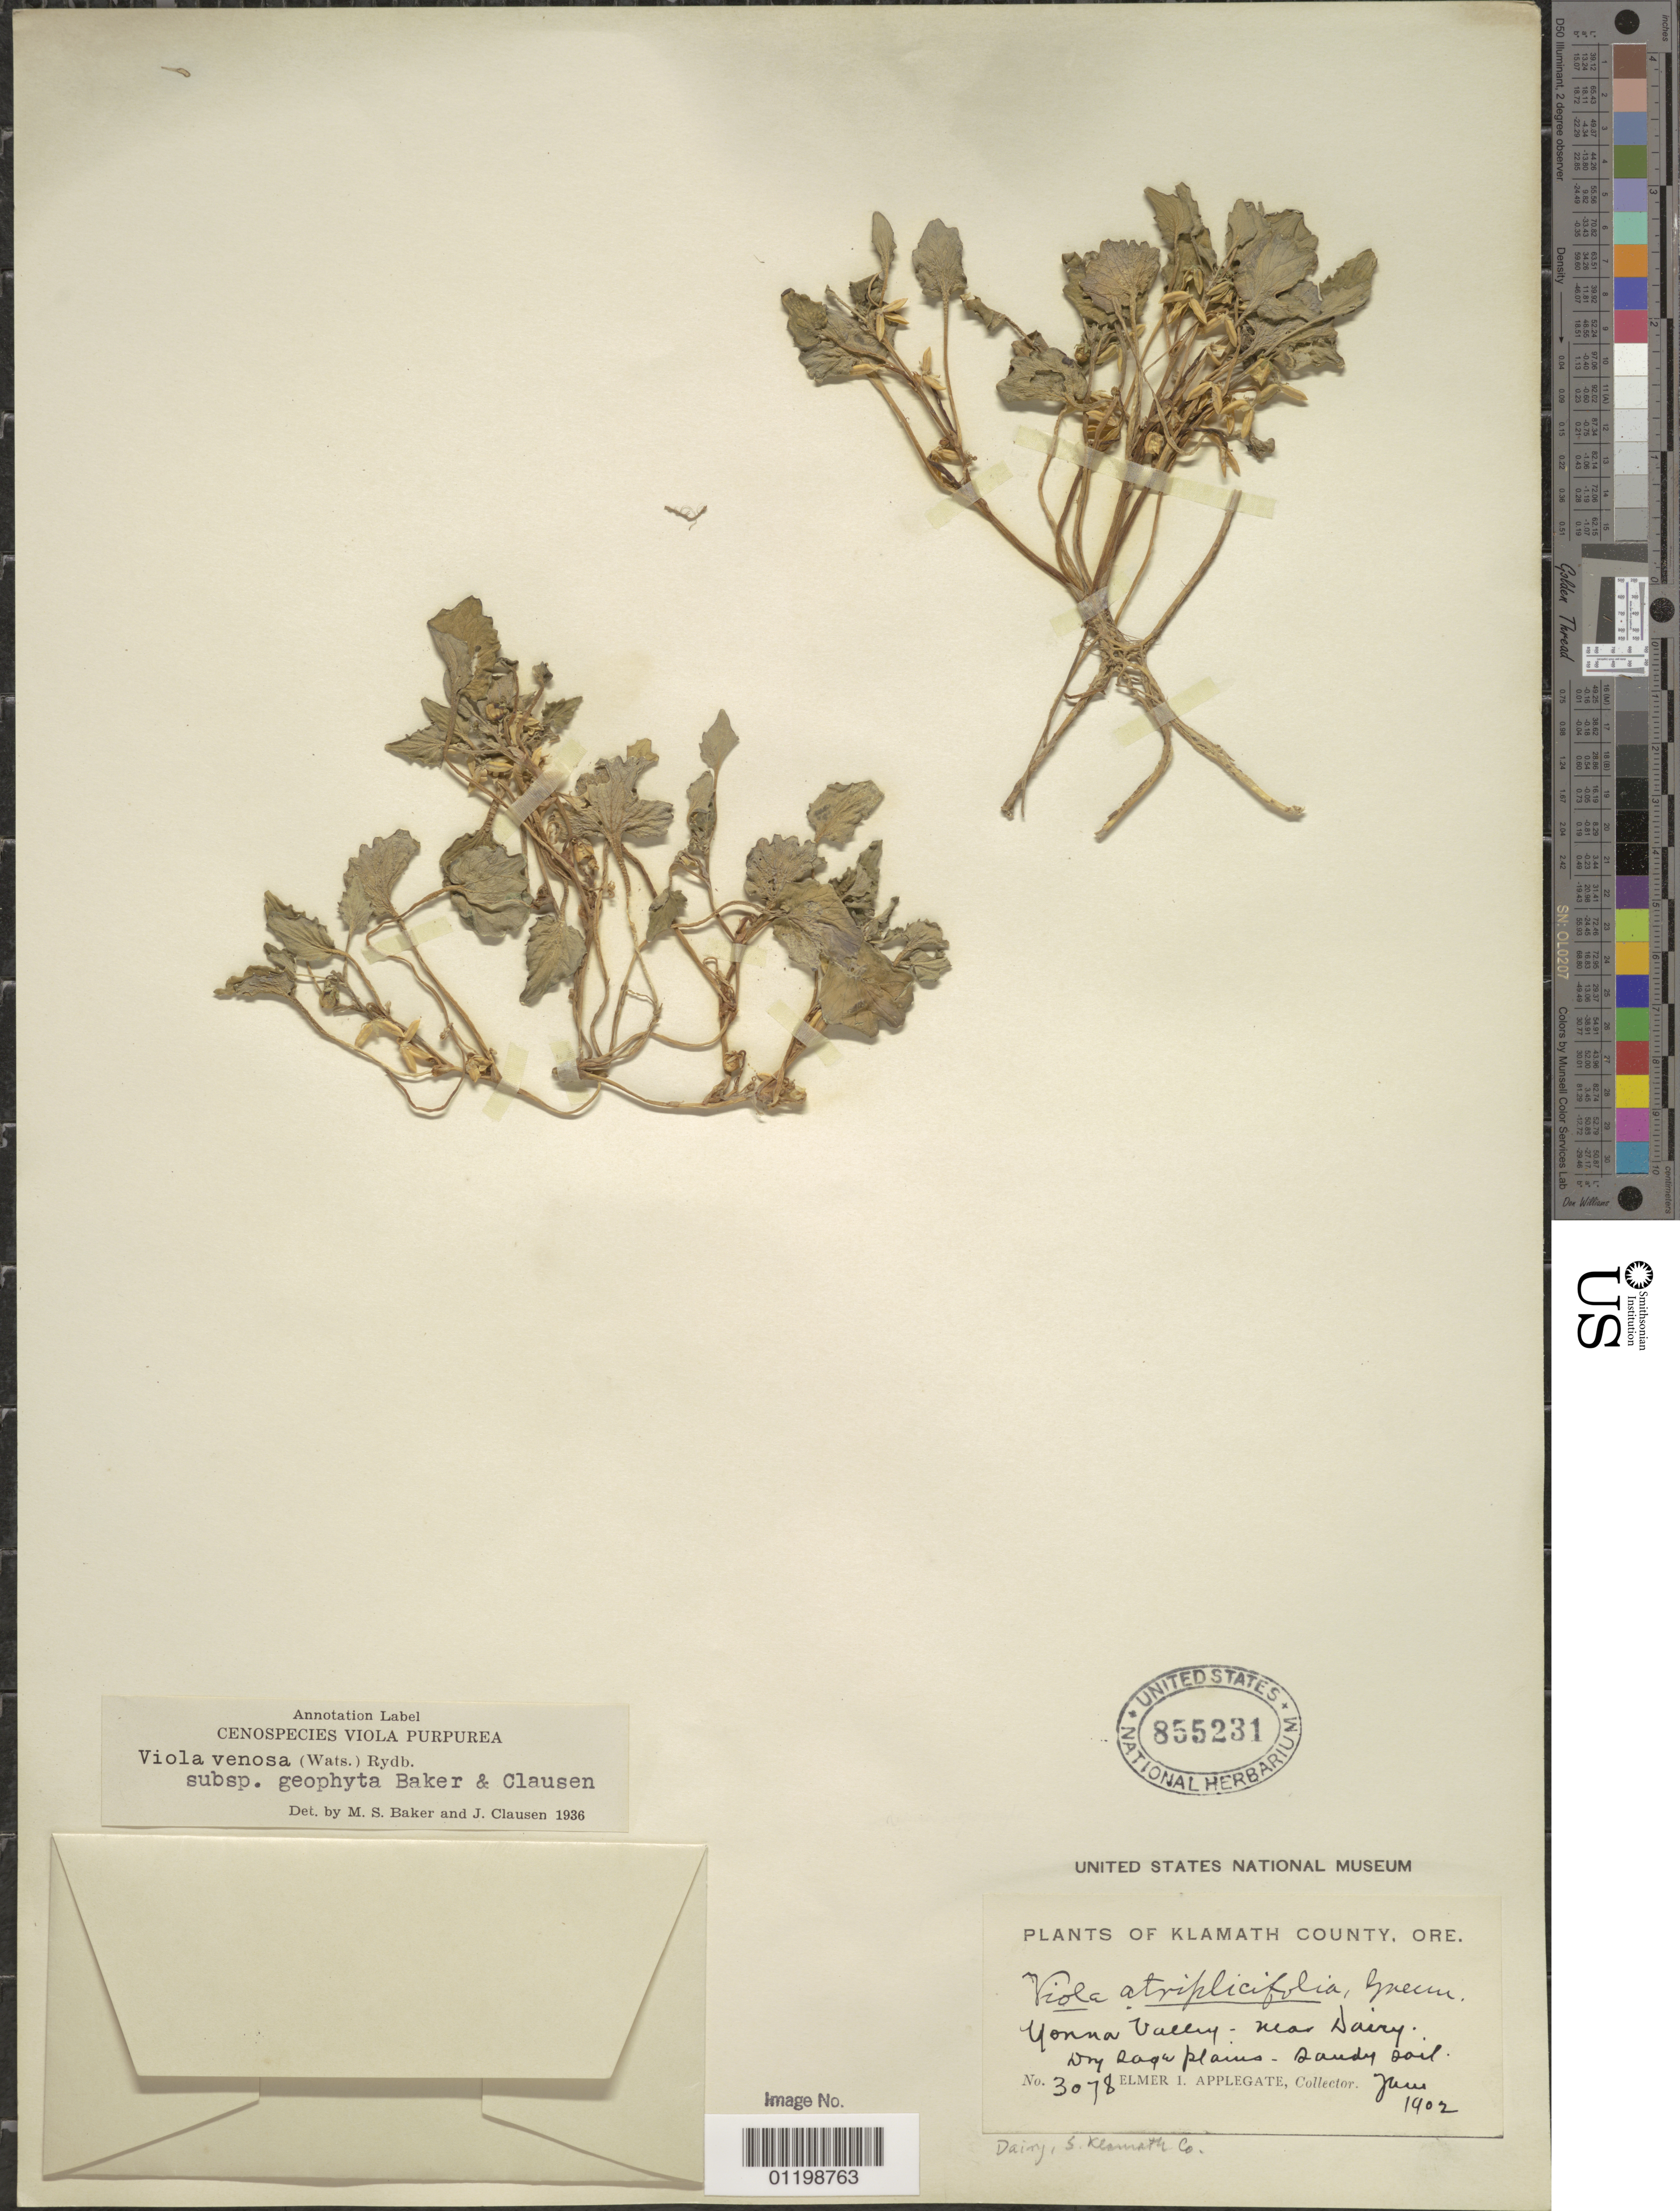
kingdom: Plantae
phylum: Tracheophyta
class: Magnoliopsida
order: Malpighiales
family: Violaceae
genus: Viola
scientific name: Viola venosa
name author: (S. Watson) Rydb.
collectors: E. I. Applegate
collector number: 3078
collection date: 1902-06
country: United States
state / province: Oregon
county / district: Klamath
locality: Yonna Valley, near Dairy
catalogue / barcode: US 855231